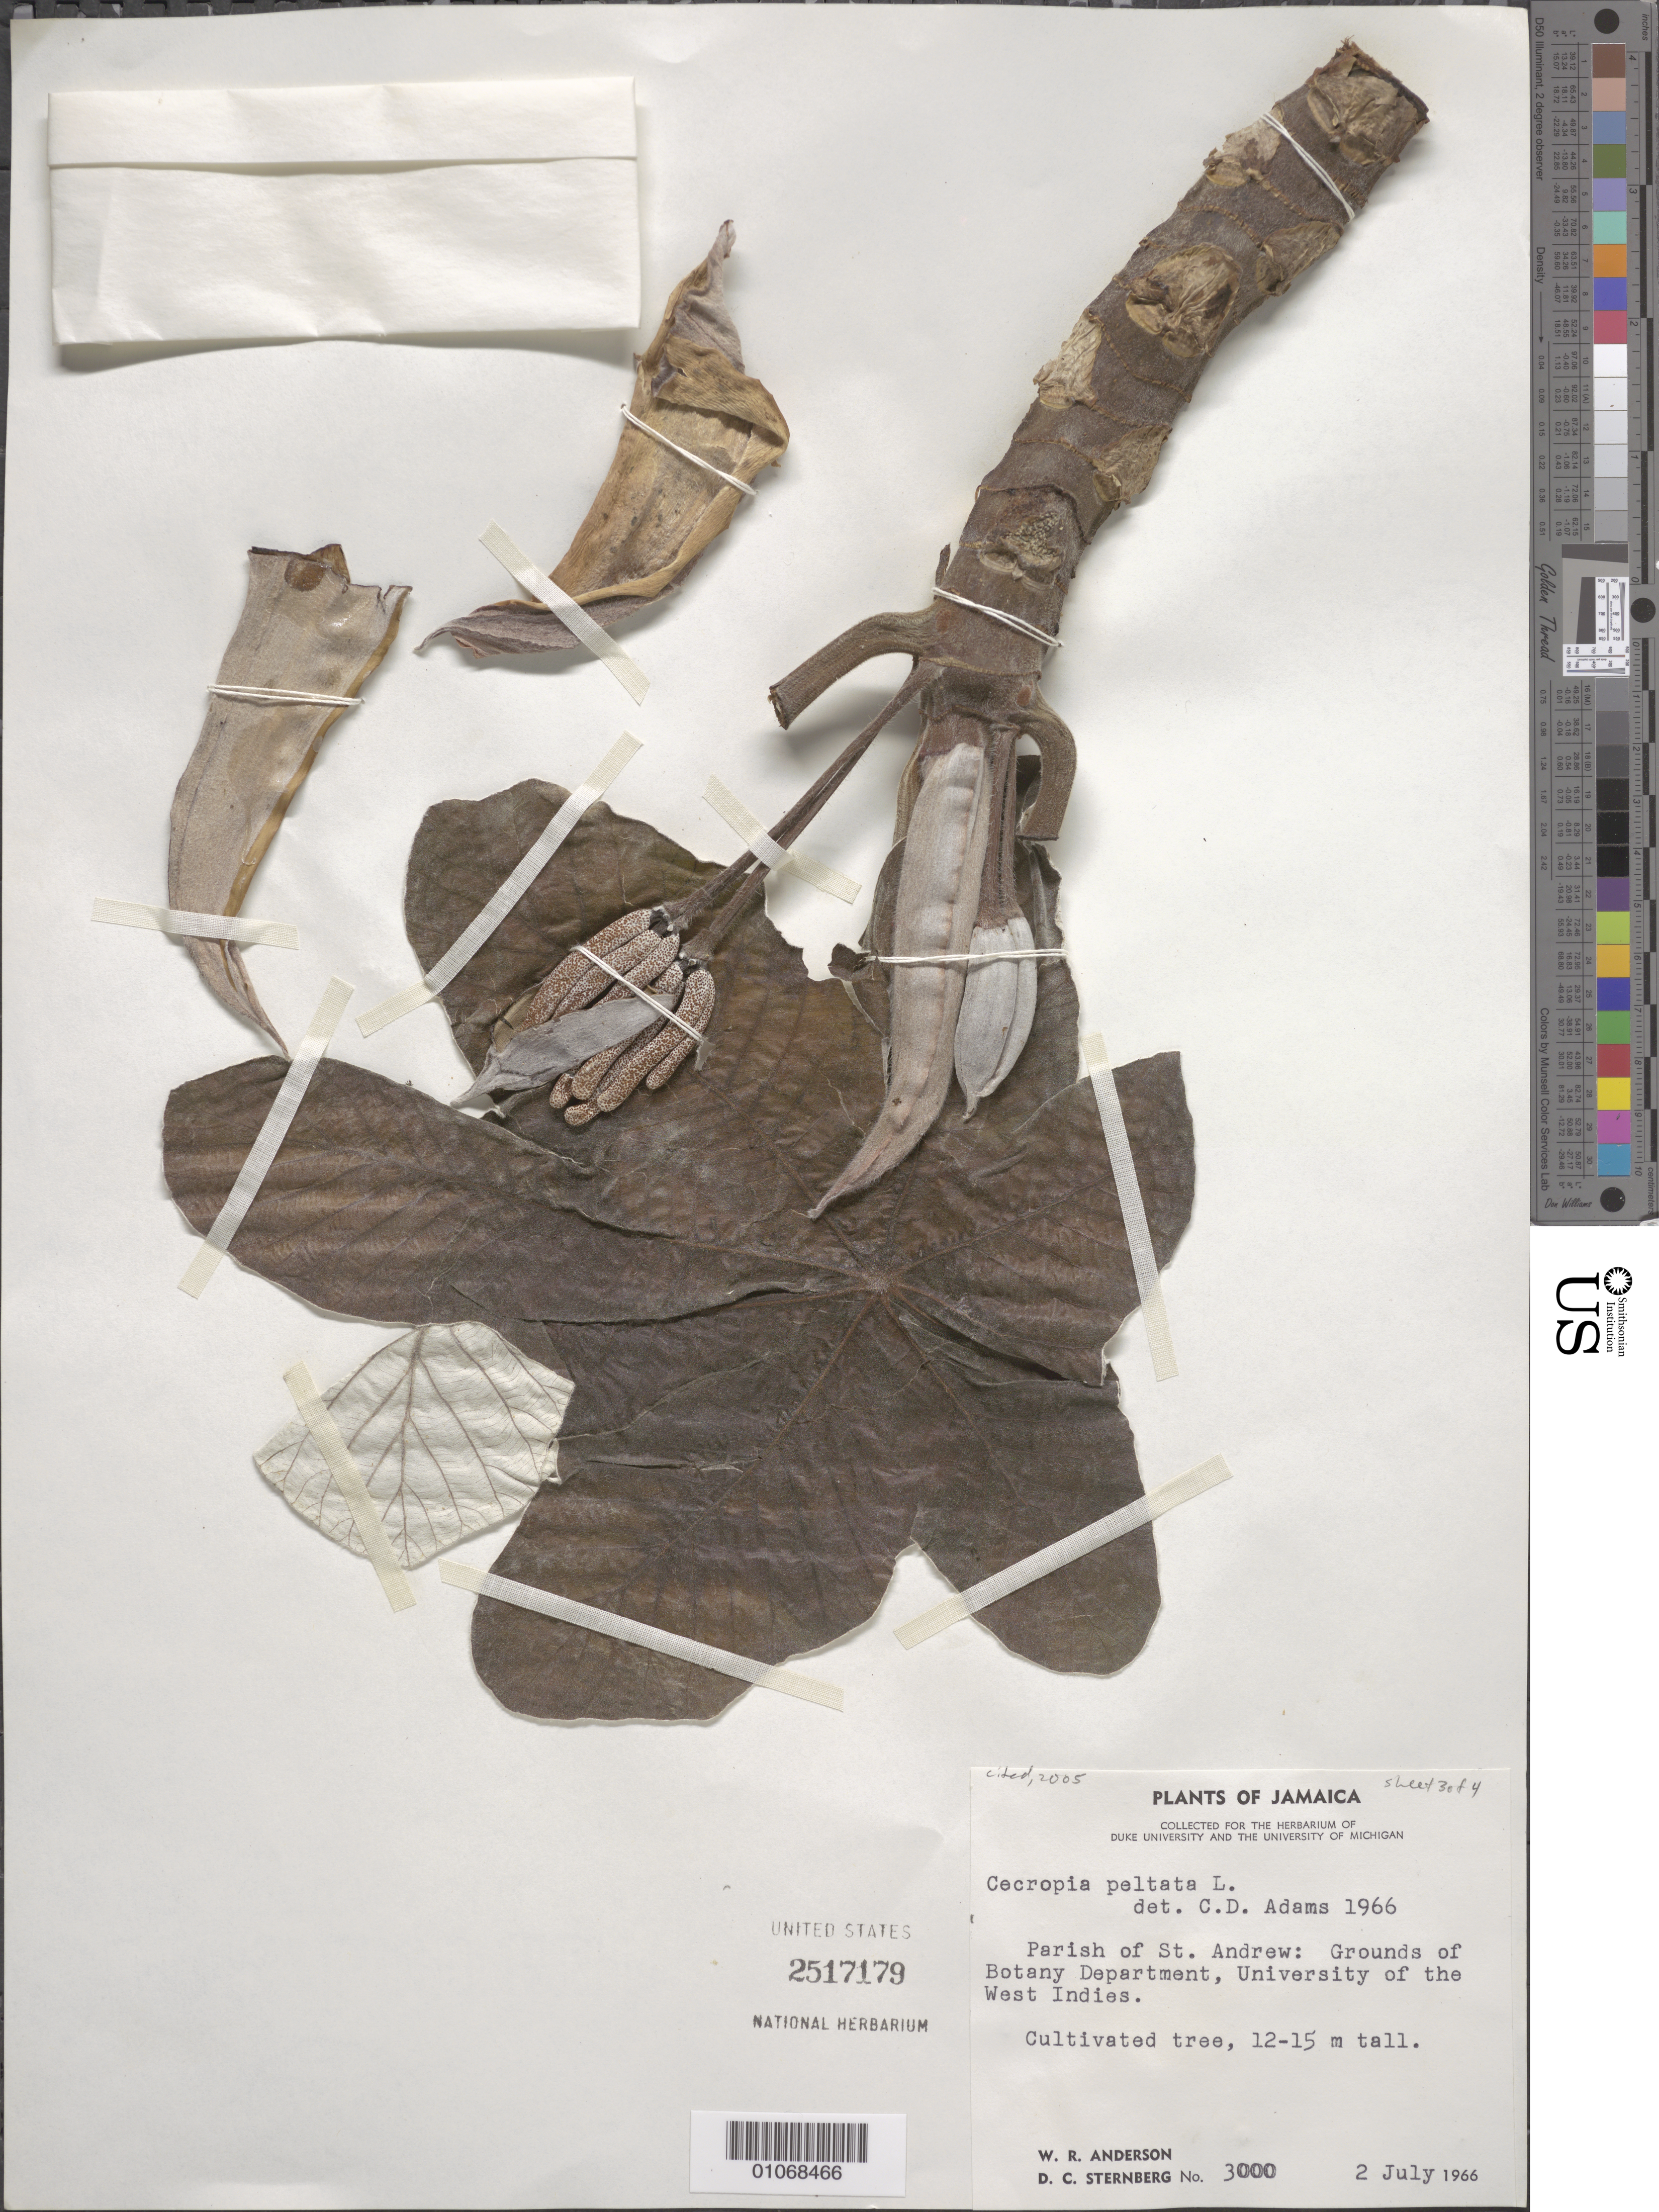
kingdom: Plantae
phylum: Tracheophyta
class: Magnoliopsida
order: Rosales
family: Urticaceae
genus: Cecropia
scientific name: Cecropia peltata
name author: L.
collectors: W. R. Anderson & D. Sternberg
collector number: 3000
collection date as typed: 02 Jul 1966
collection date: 1966-07-02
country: Jamaica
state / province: Saint Andrew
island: Jamaica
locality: Grounds of Botany department. University of the West indies.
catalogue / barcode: US 2517179